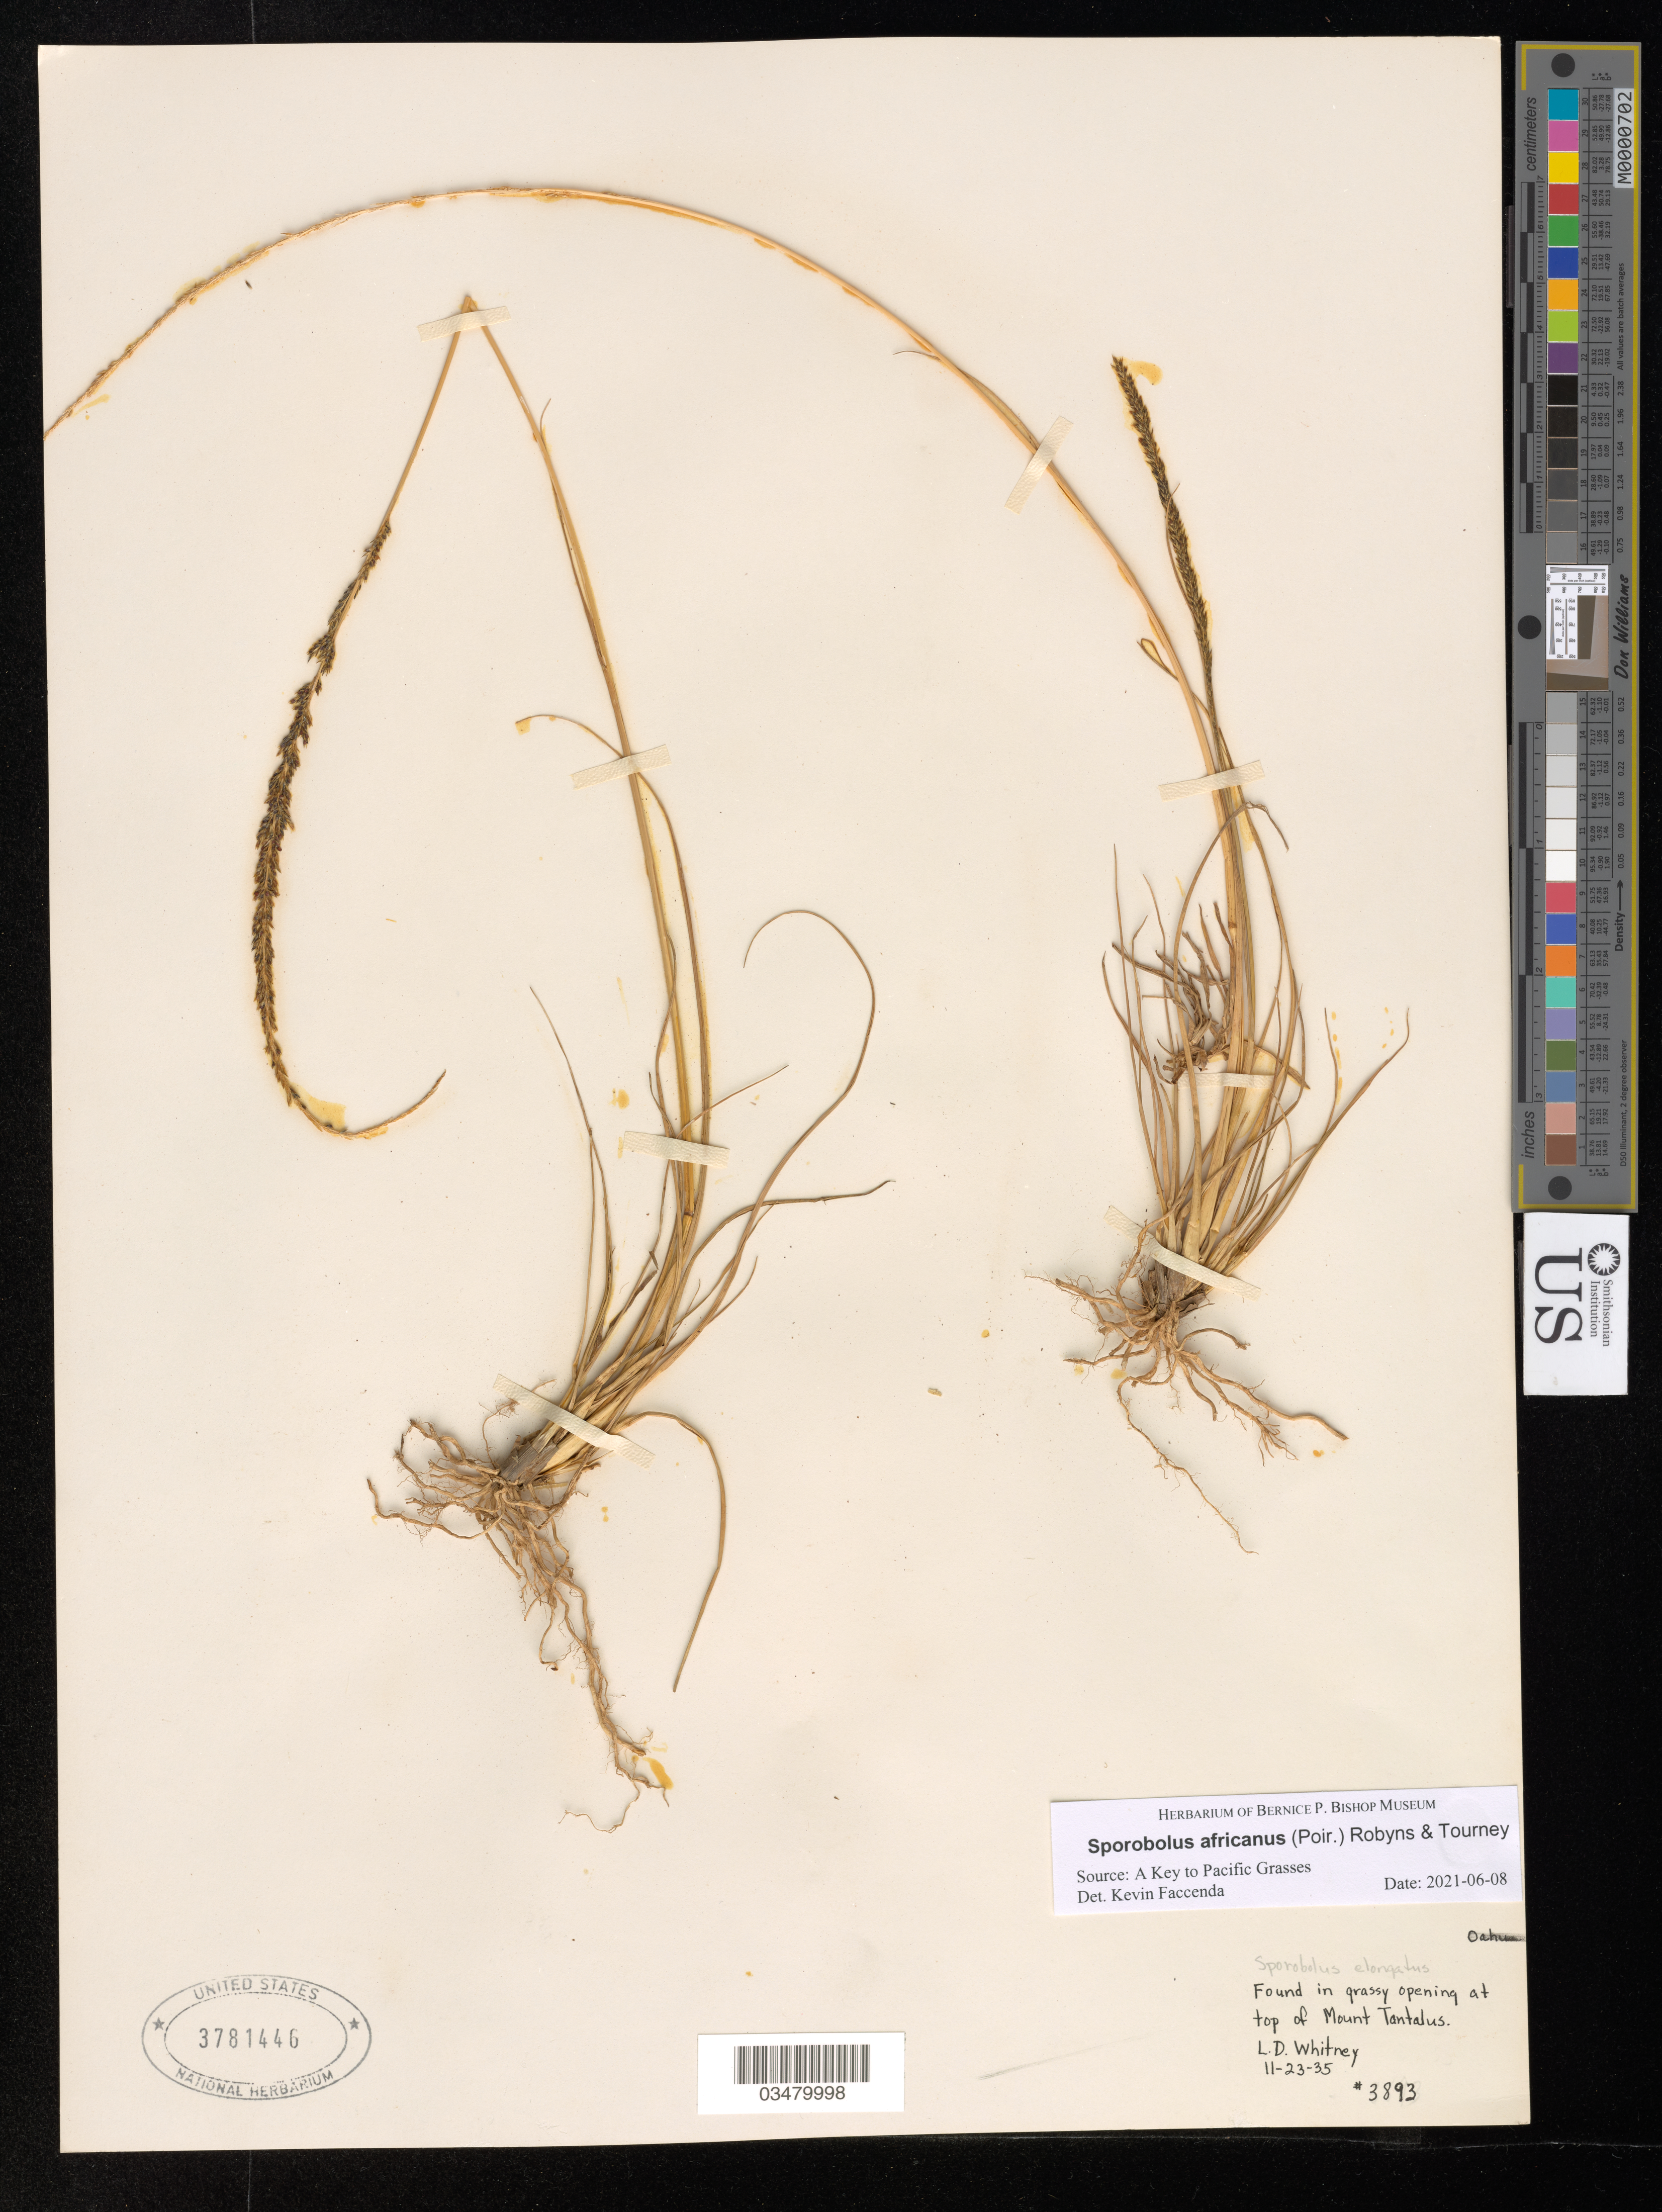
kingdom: Plantae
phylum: Tracheophyta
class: Liliopsida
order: Poales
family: Poaceae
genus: Sporobolus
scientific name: Sporobolus africanus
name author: (Poir.) Robyns & Tournay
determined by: Faccenda, K.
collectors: L. Whitney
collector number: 3893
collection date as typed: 23 Nov 1935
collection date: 1935-11-23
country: United States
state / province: Hawaii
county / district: Honolulu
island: Oahu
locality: Top of Mt. Tantalus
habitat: Grassy opening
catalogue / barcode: US 3781446